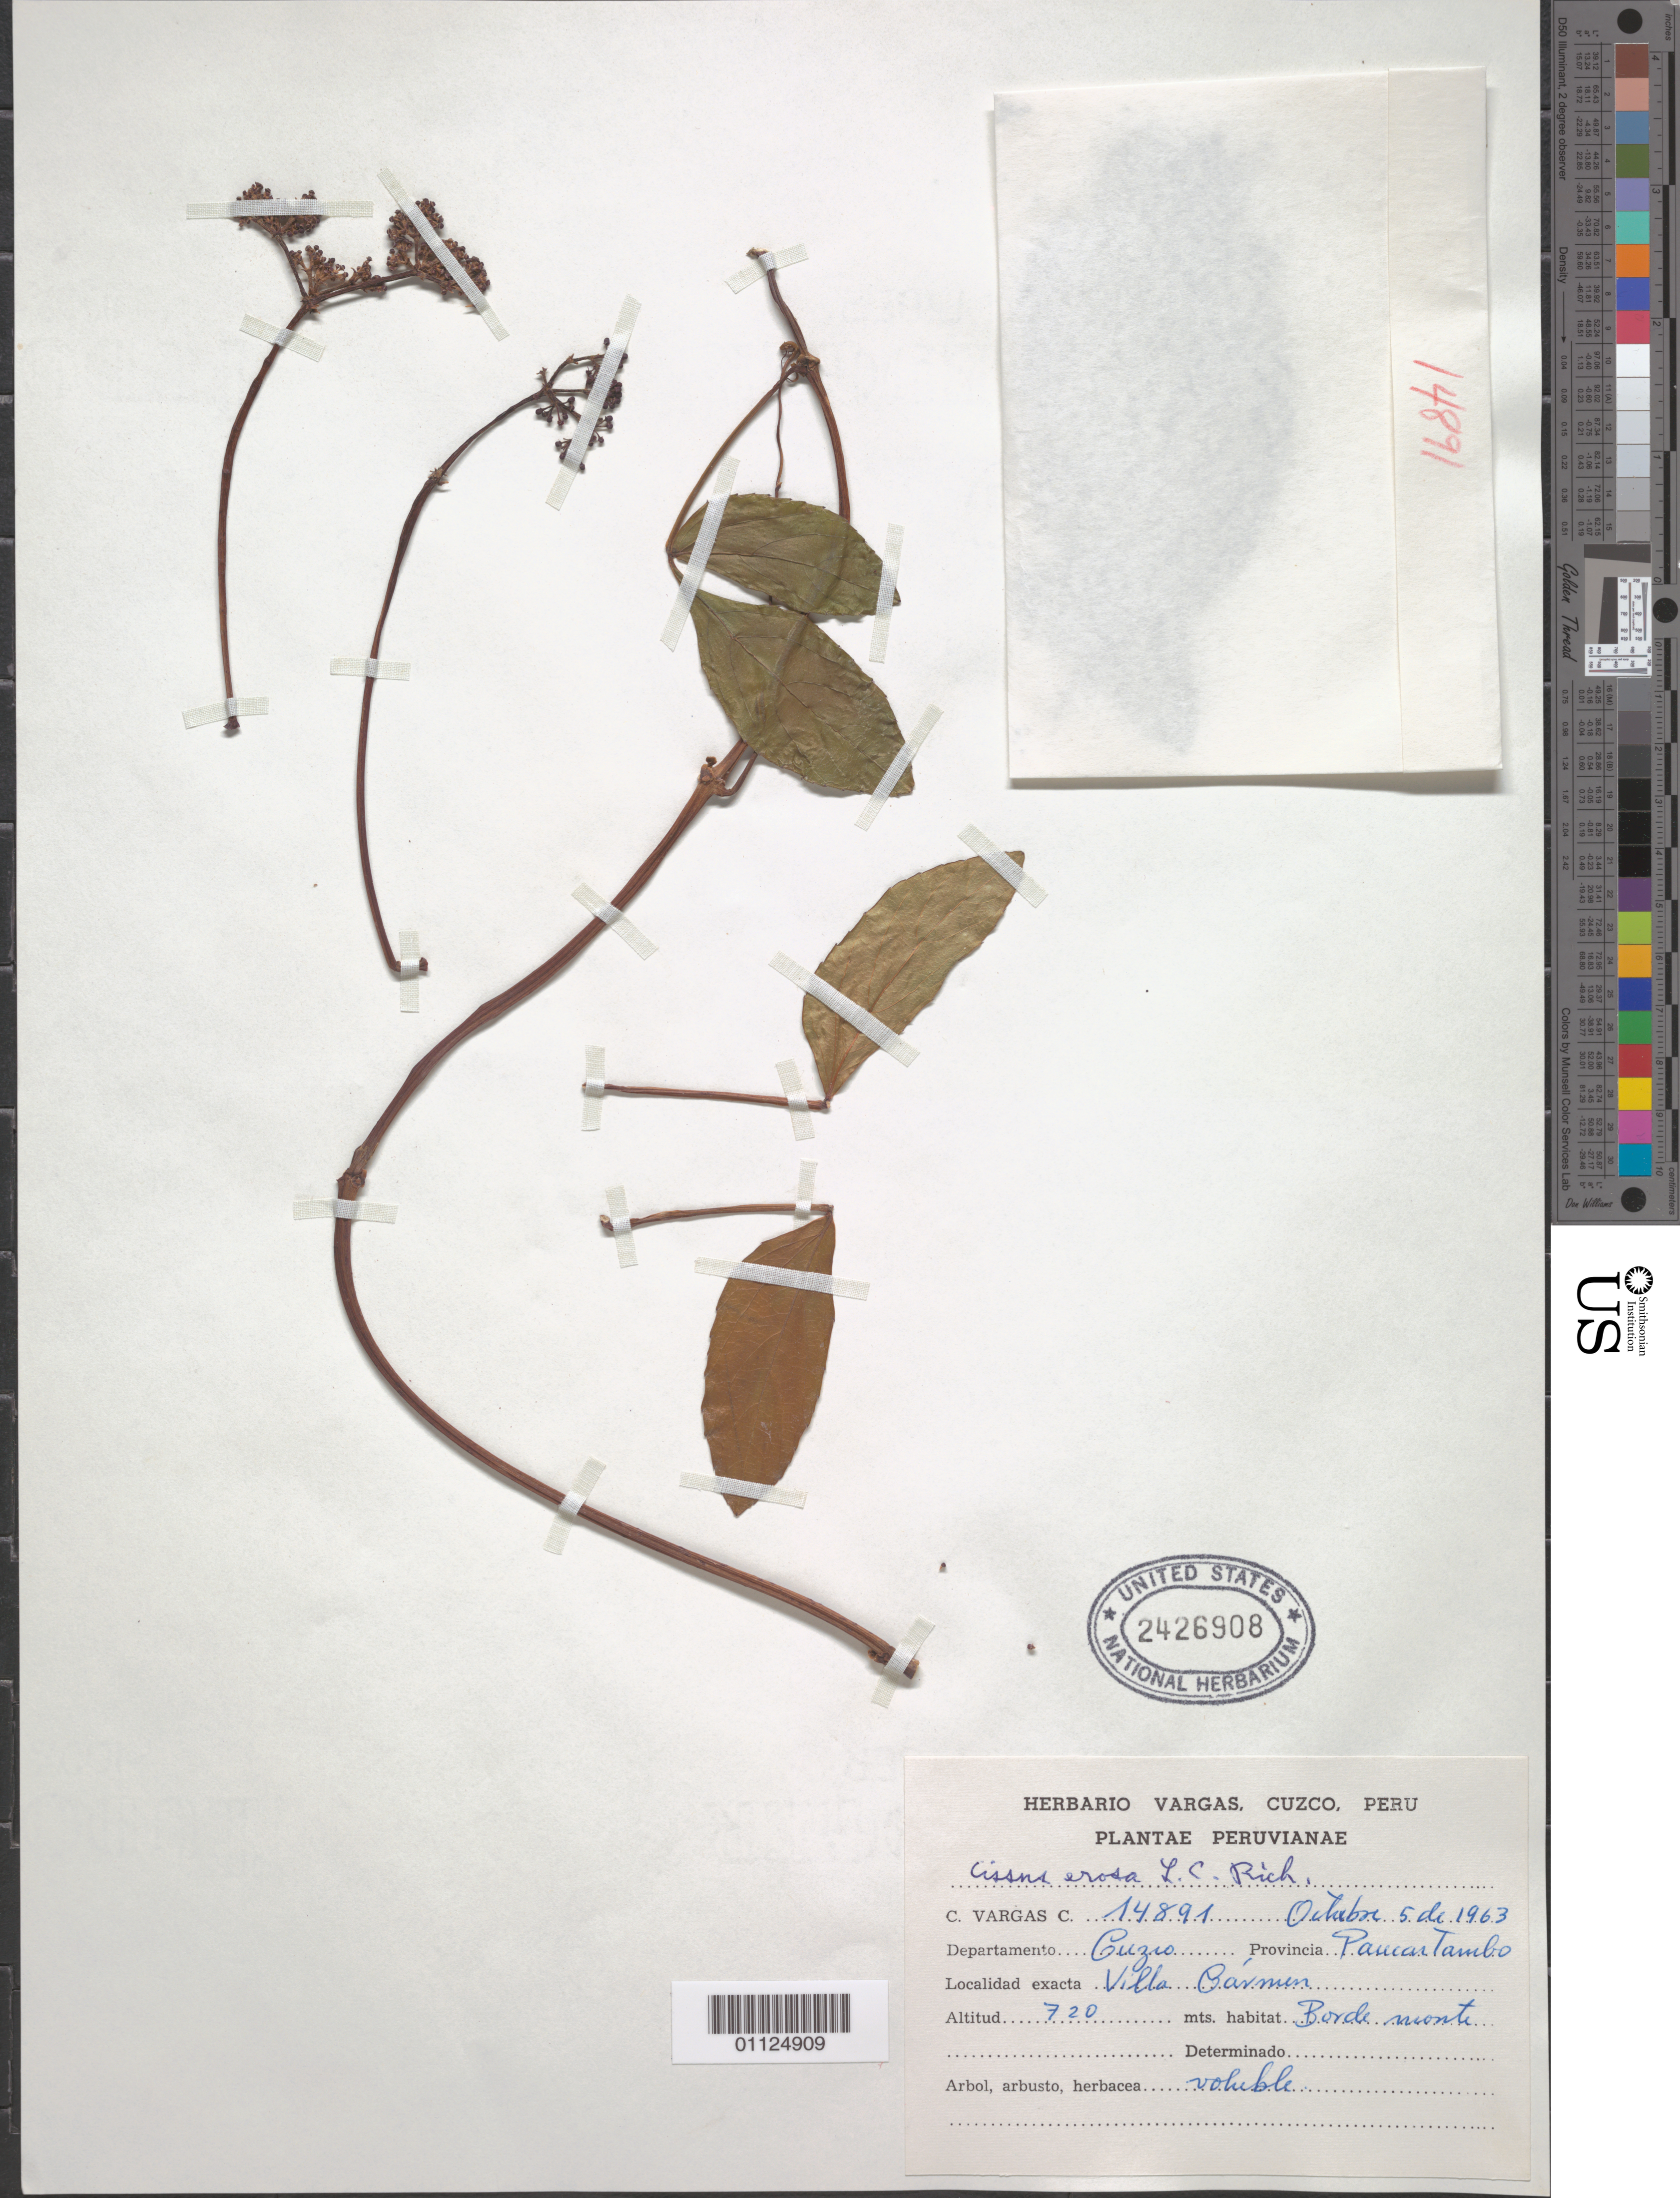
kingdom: Plantae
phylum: Tracheophyta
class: Magnoliopsida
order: Vitales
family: Vitaceae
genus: Cissus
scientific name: Cissus erosa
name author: Rich.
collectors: C. Vargas C.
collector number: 14891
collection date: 1963-10-05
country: Peru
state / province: Cusco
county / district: Paucartambo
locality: Prov. Pamartambo.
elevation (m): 720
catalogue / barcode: US 2426908